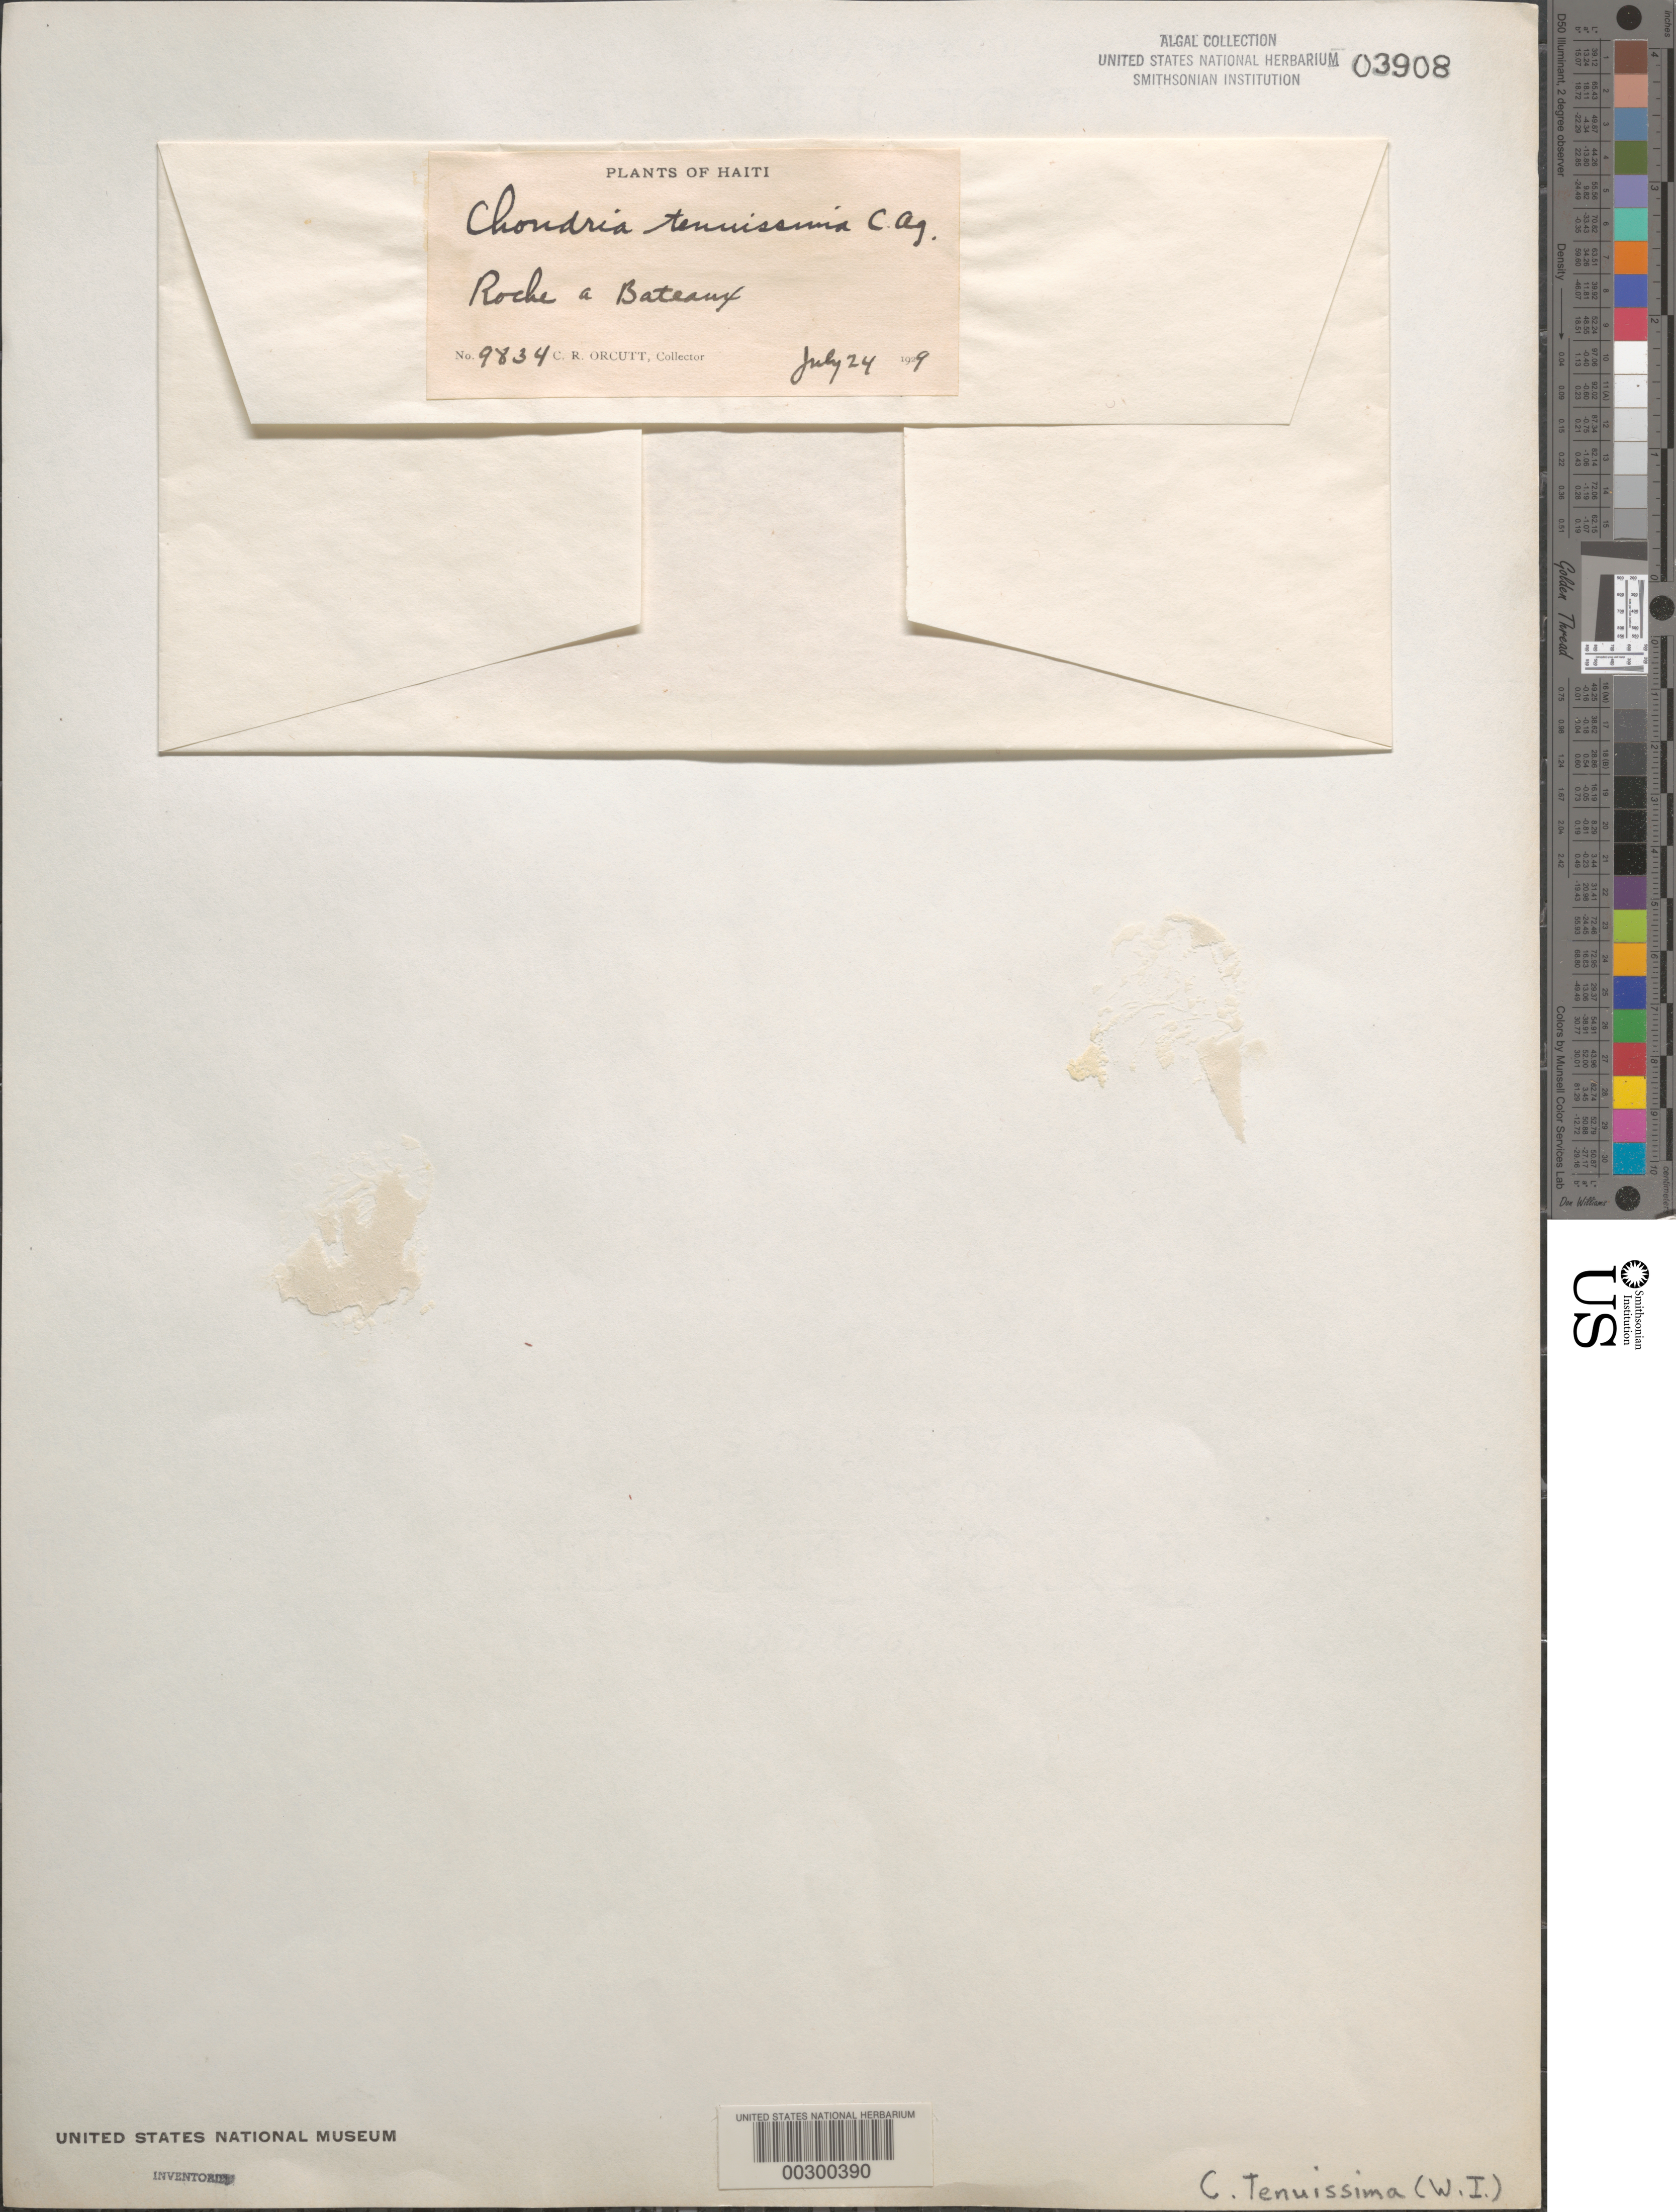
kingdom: Plantae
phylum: Rhodophyta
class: Florideophyceae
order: Ceramiales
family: Rhodomelaceae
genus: Chondria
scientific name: Chondria capillaris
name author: M.J. Wynne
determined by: Algae name updating Project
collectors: C. R. Orcutt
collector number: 9834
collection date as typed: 1929 and 24 Jul 1929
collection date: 1929,1929-07-24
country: Haiti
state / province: Sud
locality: Roche-a-Bateau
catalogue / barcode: US 3908